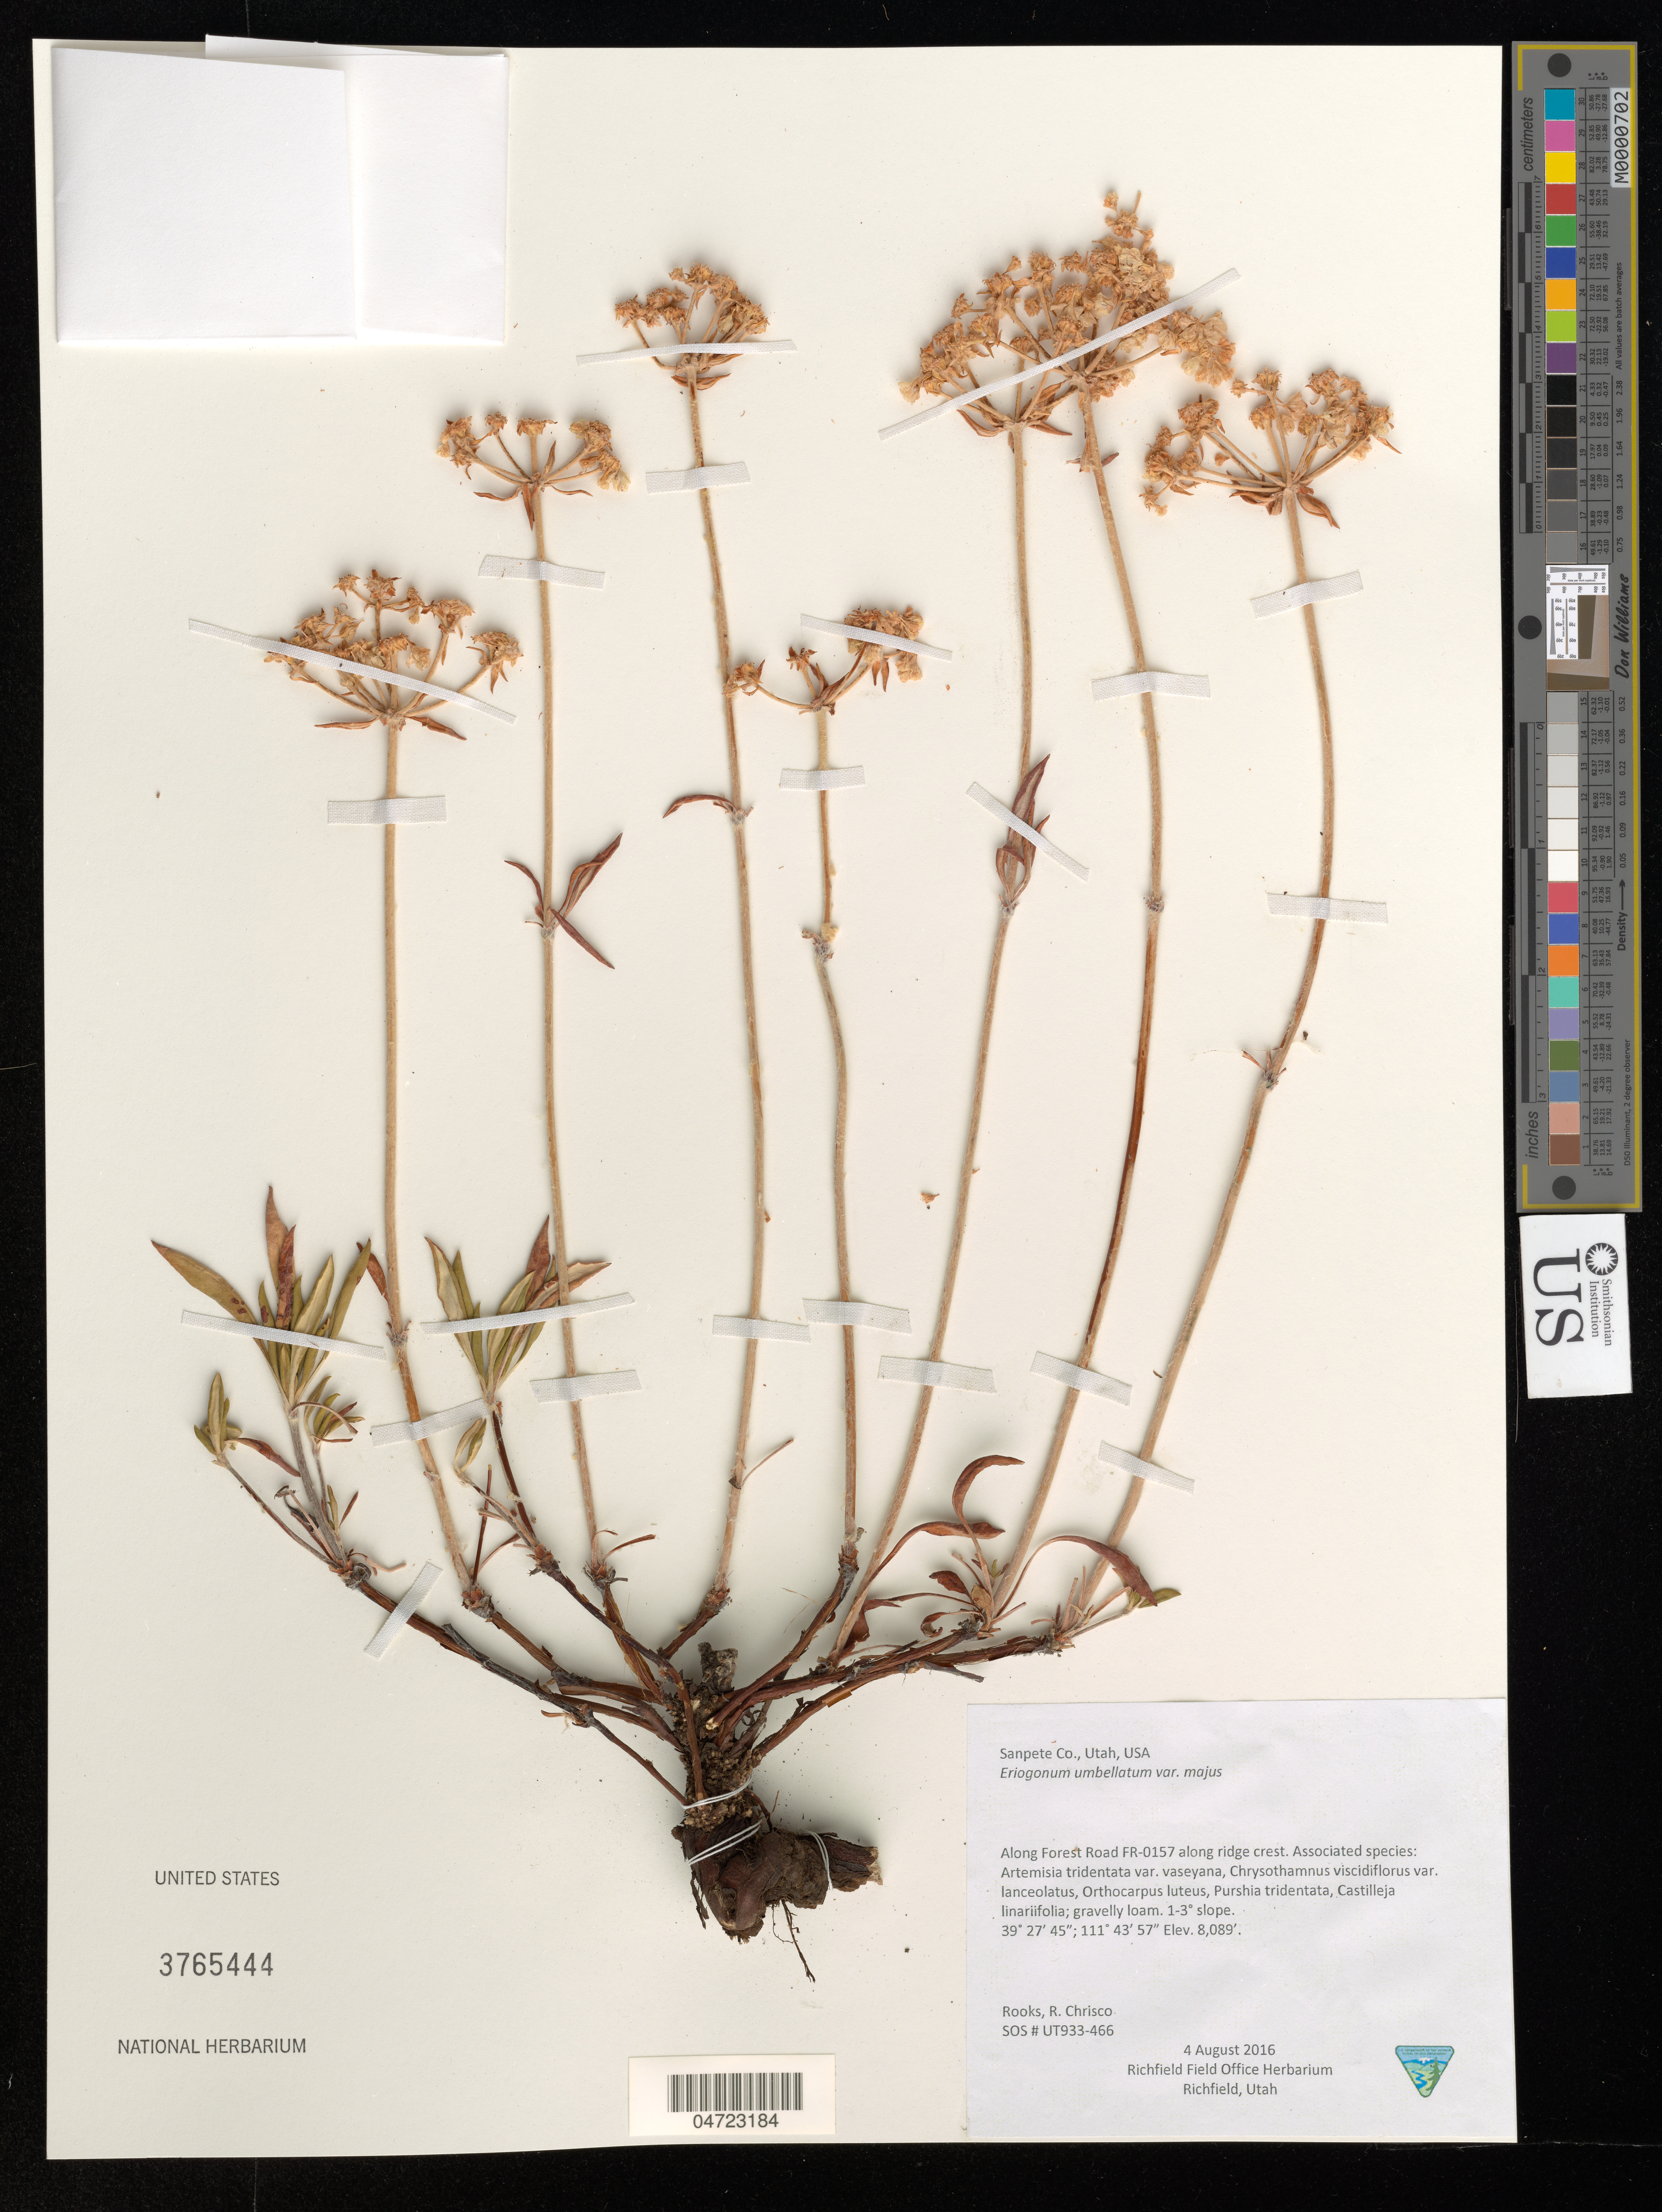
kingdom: Plantae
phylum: Tracheophyta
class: Magnoliopsida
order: Caryophyllales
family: Polygonaceae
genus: Eriogonum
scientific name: Eriogonum umbellatum var. majus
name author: Hook.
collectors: -. Rooks & R. Chrisco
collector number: UT933-466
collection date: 2016-08-04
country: United States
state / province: Utah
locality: Sanpete Co. Along Forest Road FR-0157 along ridge crest.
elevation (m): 2466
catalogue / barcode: US 3765444